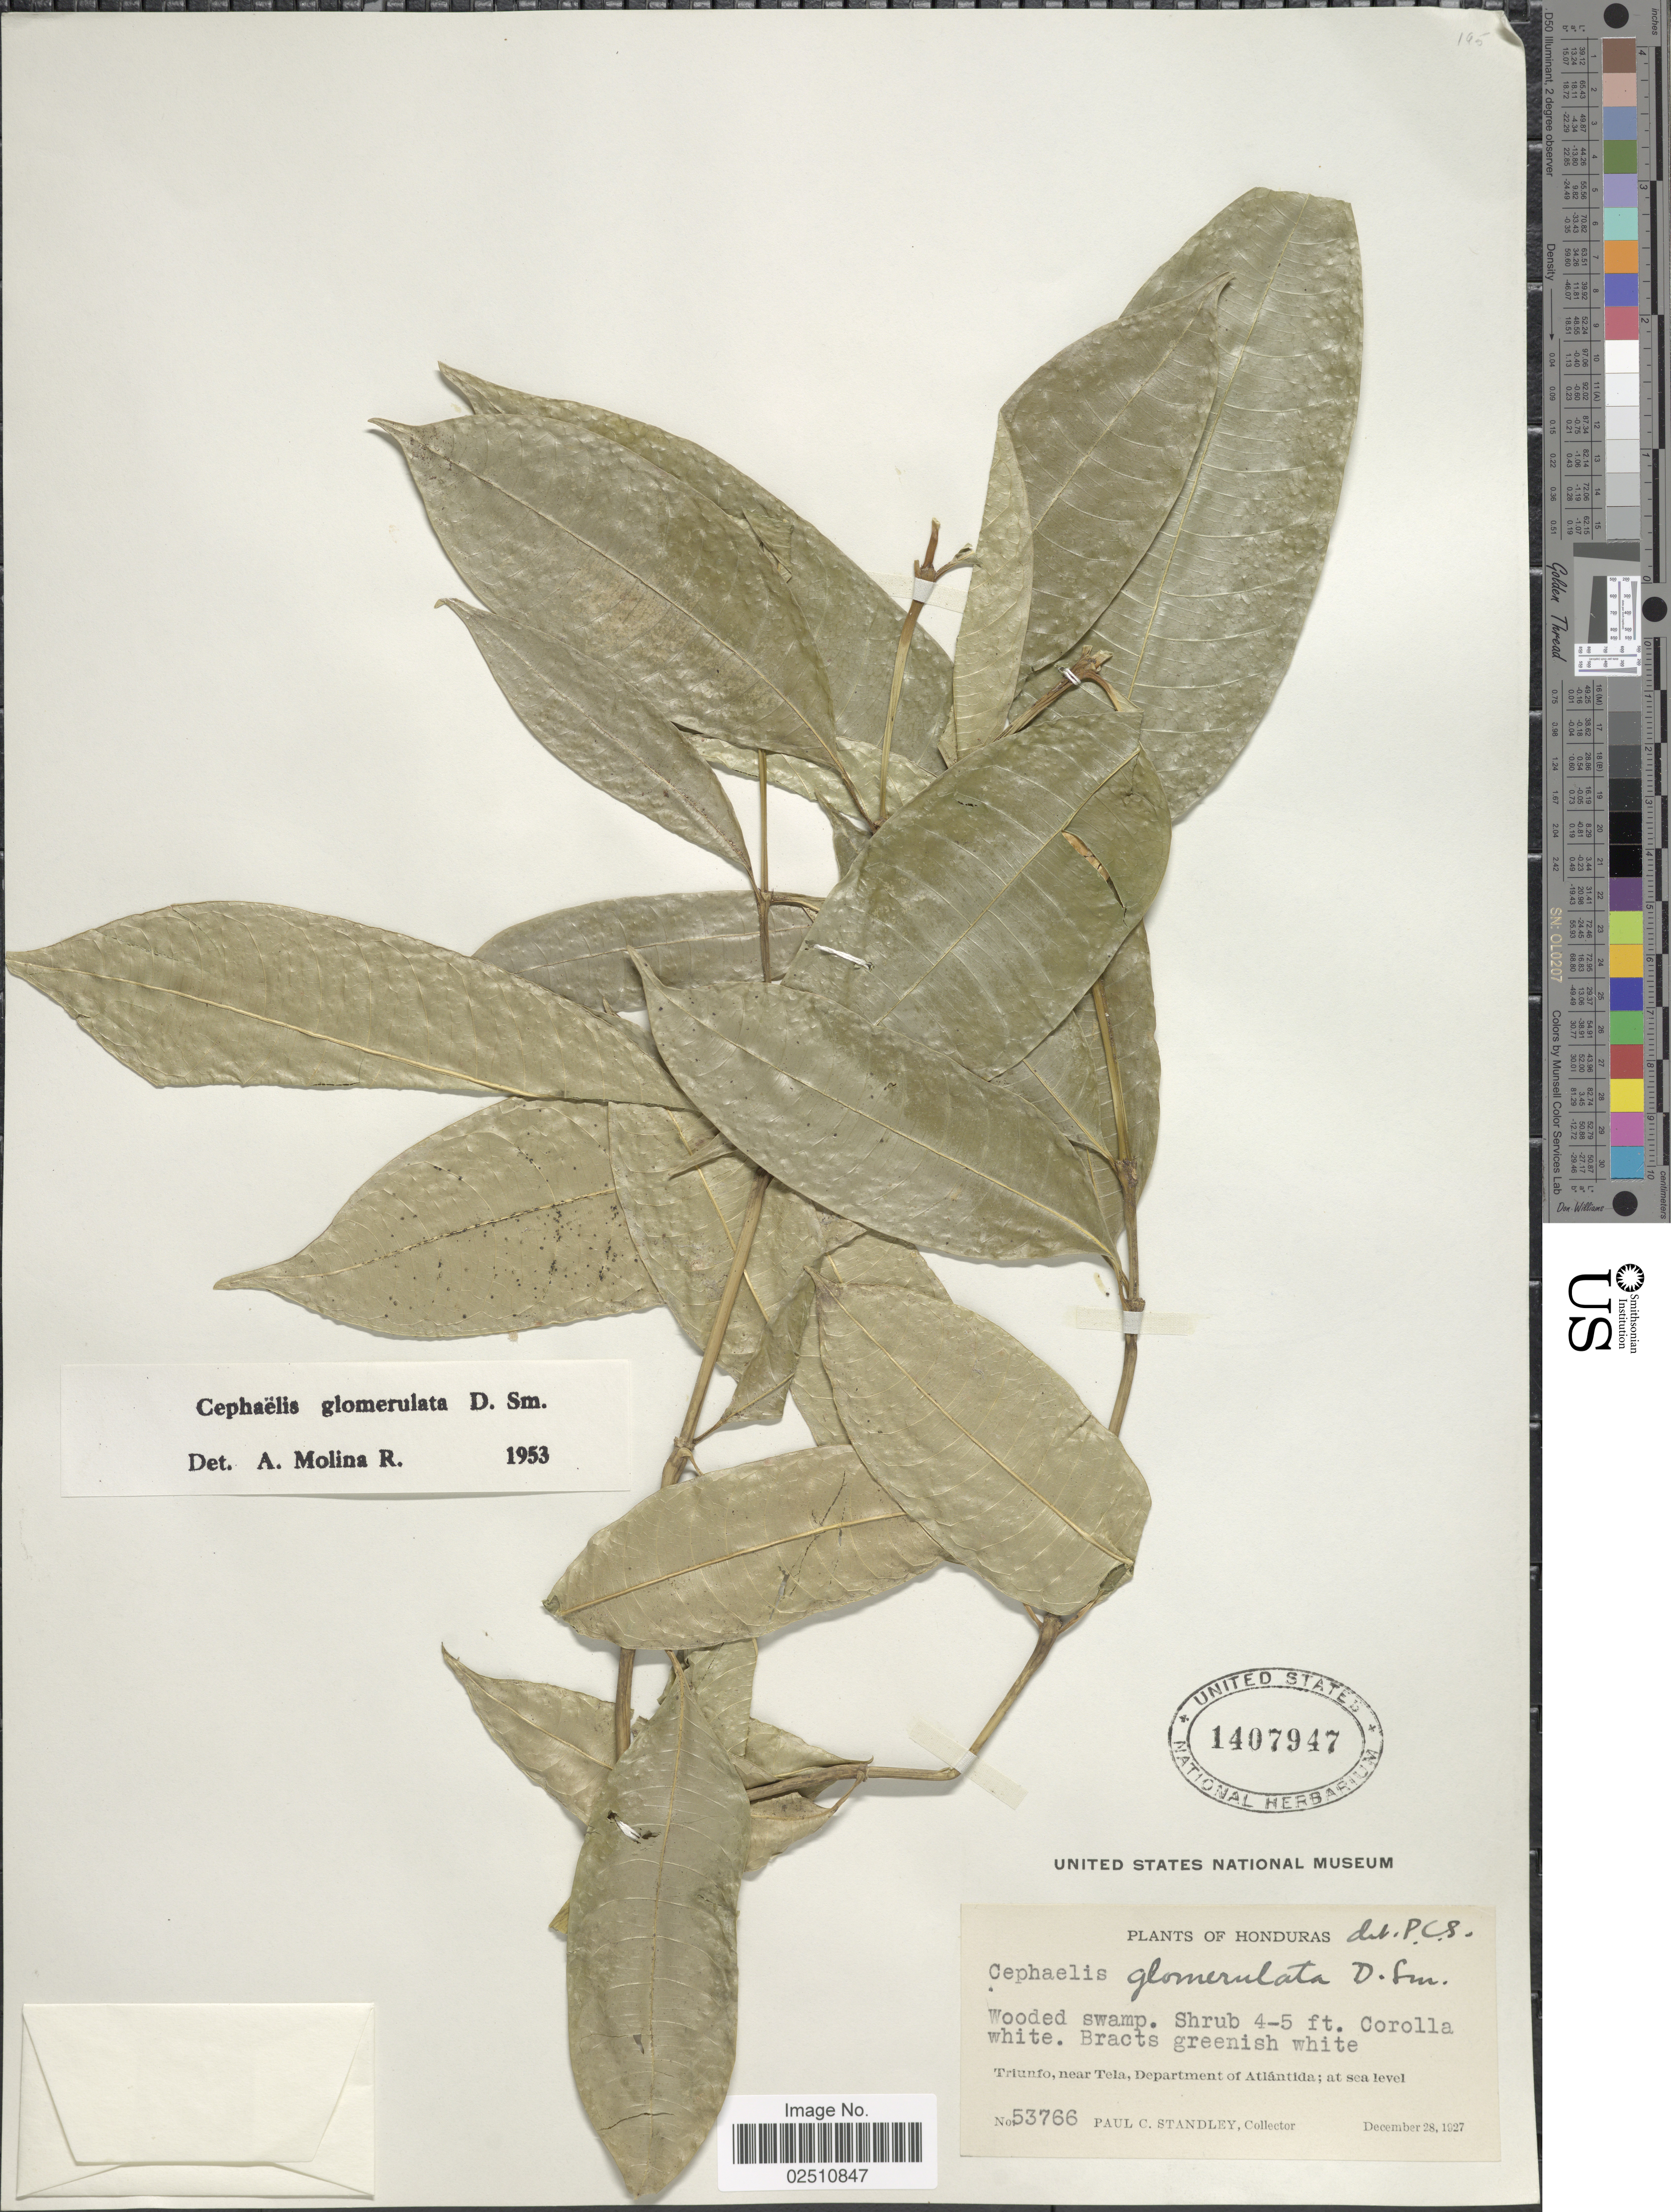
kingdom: Plantae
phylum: Tracheophyta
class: Magnoliopsida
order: Gentianales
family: Rubiaceae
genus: Psychotria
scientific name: Psychotria glomerulata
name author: (Donn. Sm.) Steyerm.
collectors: P. C. Standley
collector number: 53766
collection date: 1927-12-28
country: Honduras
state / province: Atlántida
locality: Triunfo, near Tela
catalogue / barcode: US 1407947